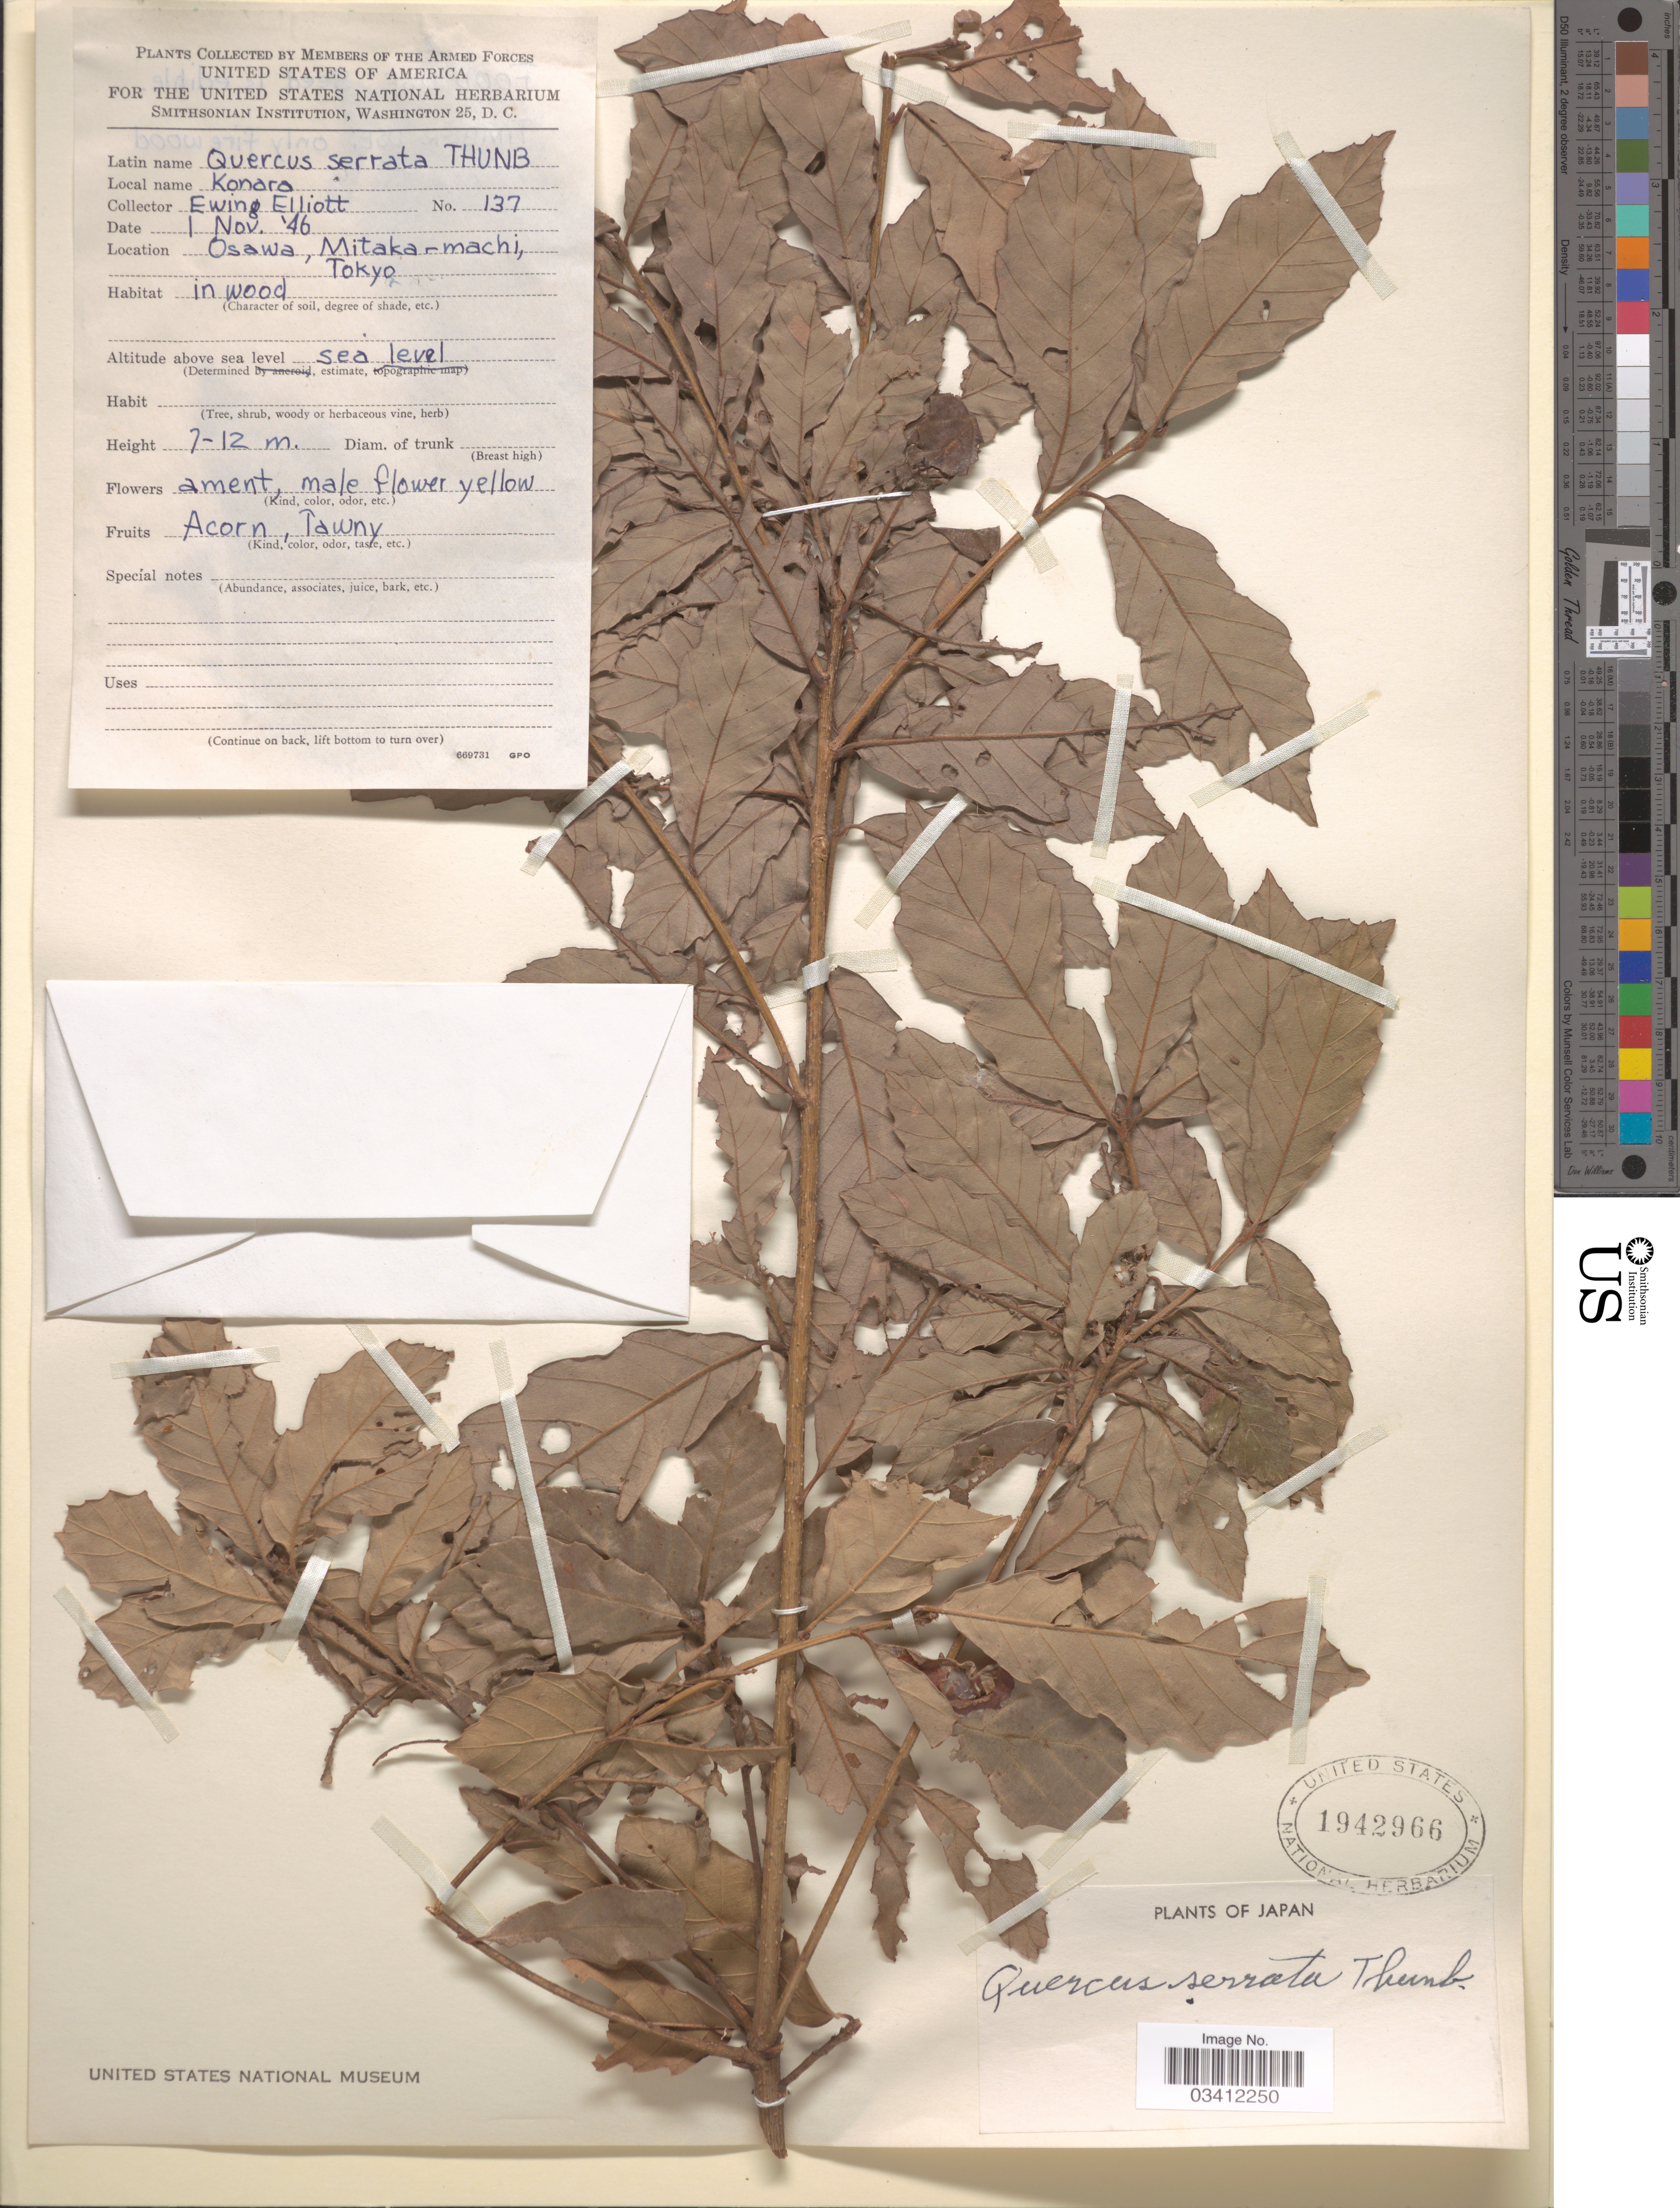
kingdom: Plantae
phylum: Tracheophyta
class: Magnoliopsida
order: Fagales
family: Fagaceae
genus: Quercus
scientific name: Quercus serrata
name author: Thunb.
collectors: E. Elliott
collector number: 137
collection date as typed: Transcribed d/m/y: 1/11/46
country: Japan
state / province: Tokyo, Federal City of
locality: Osawa, Mitaka-machi, Tokyo.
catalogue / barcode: US 1942966